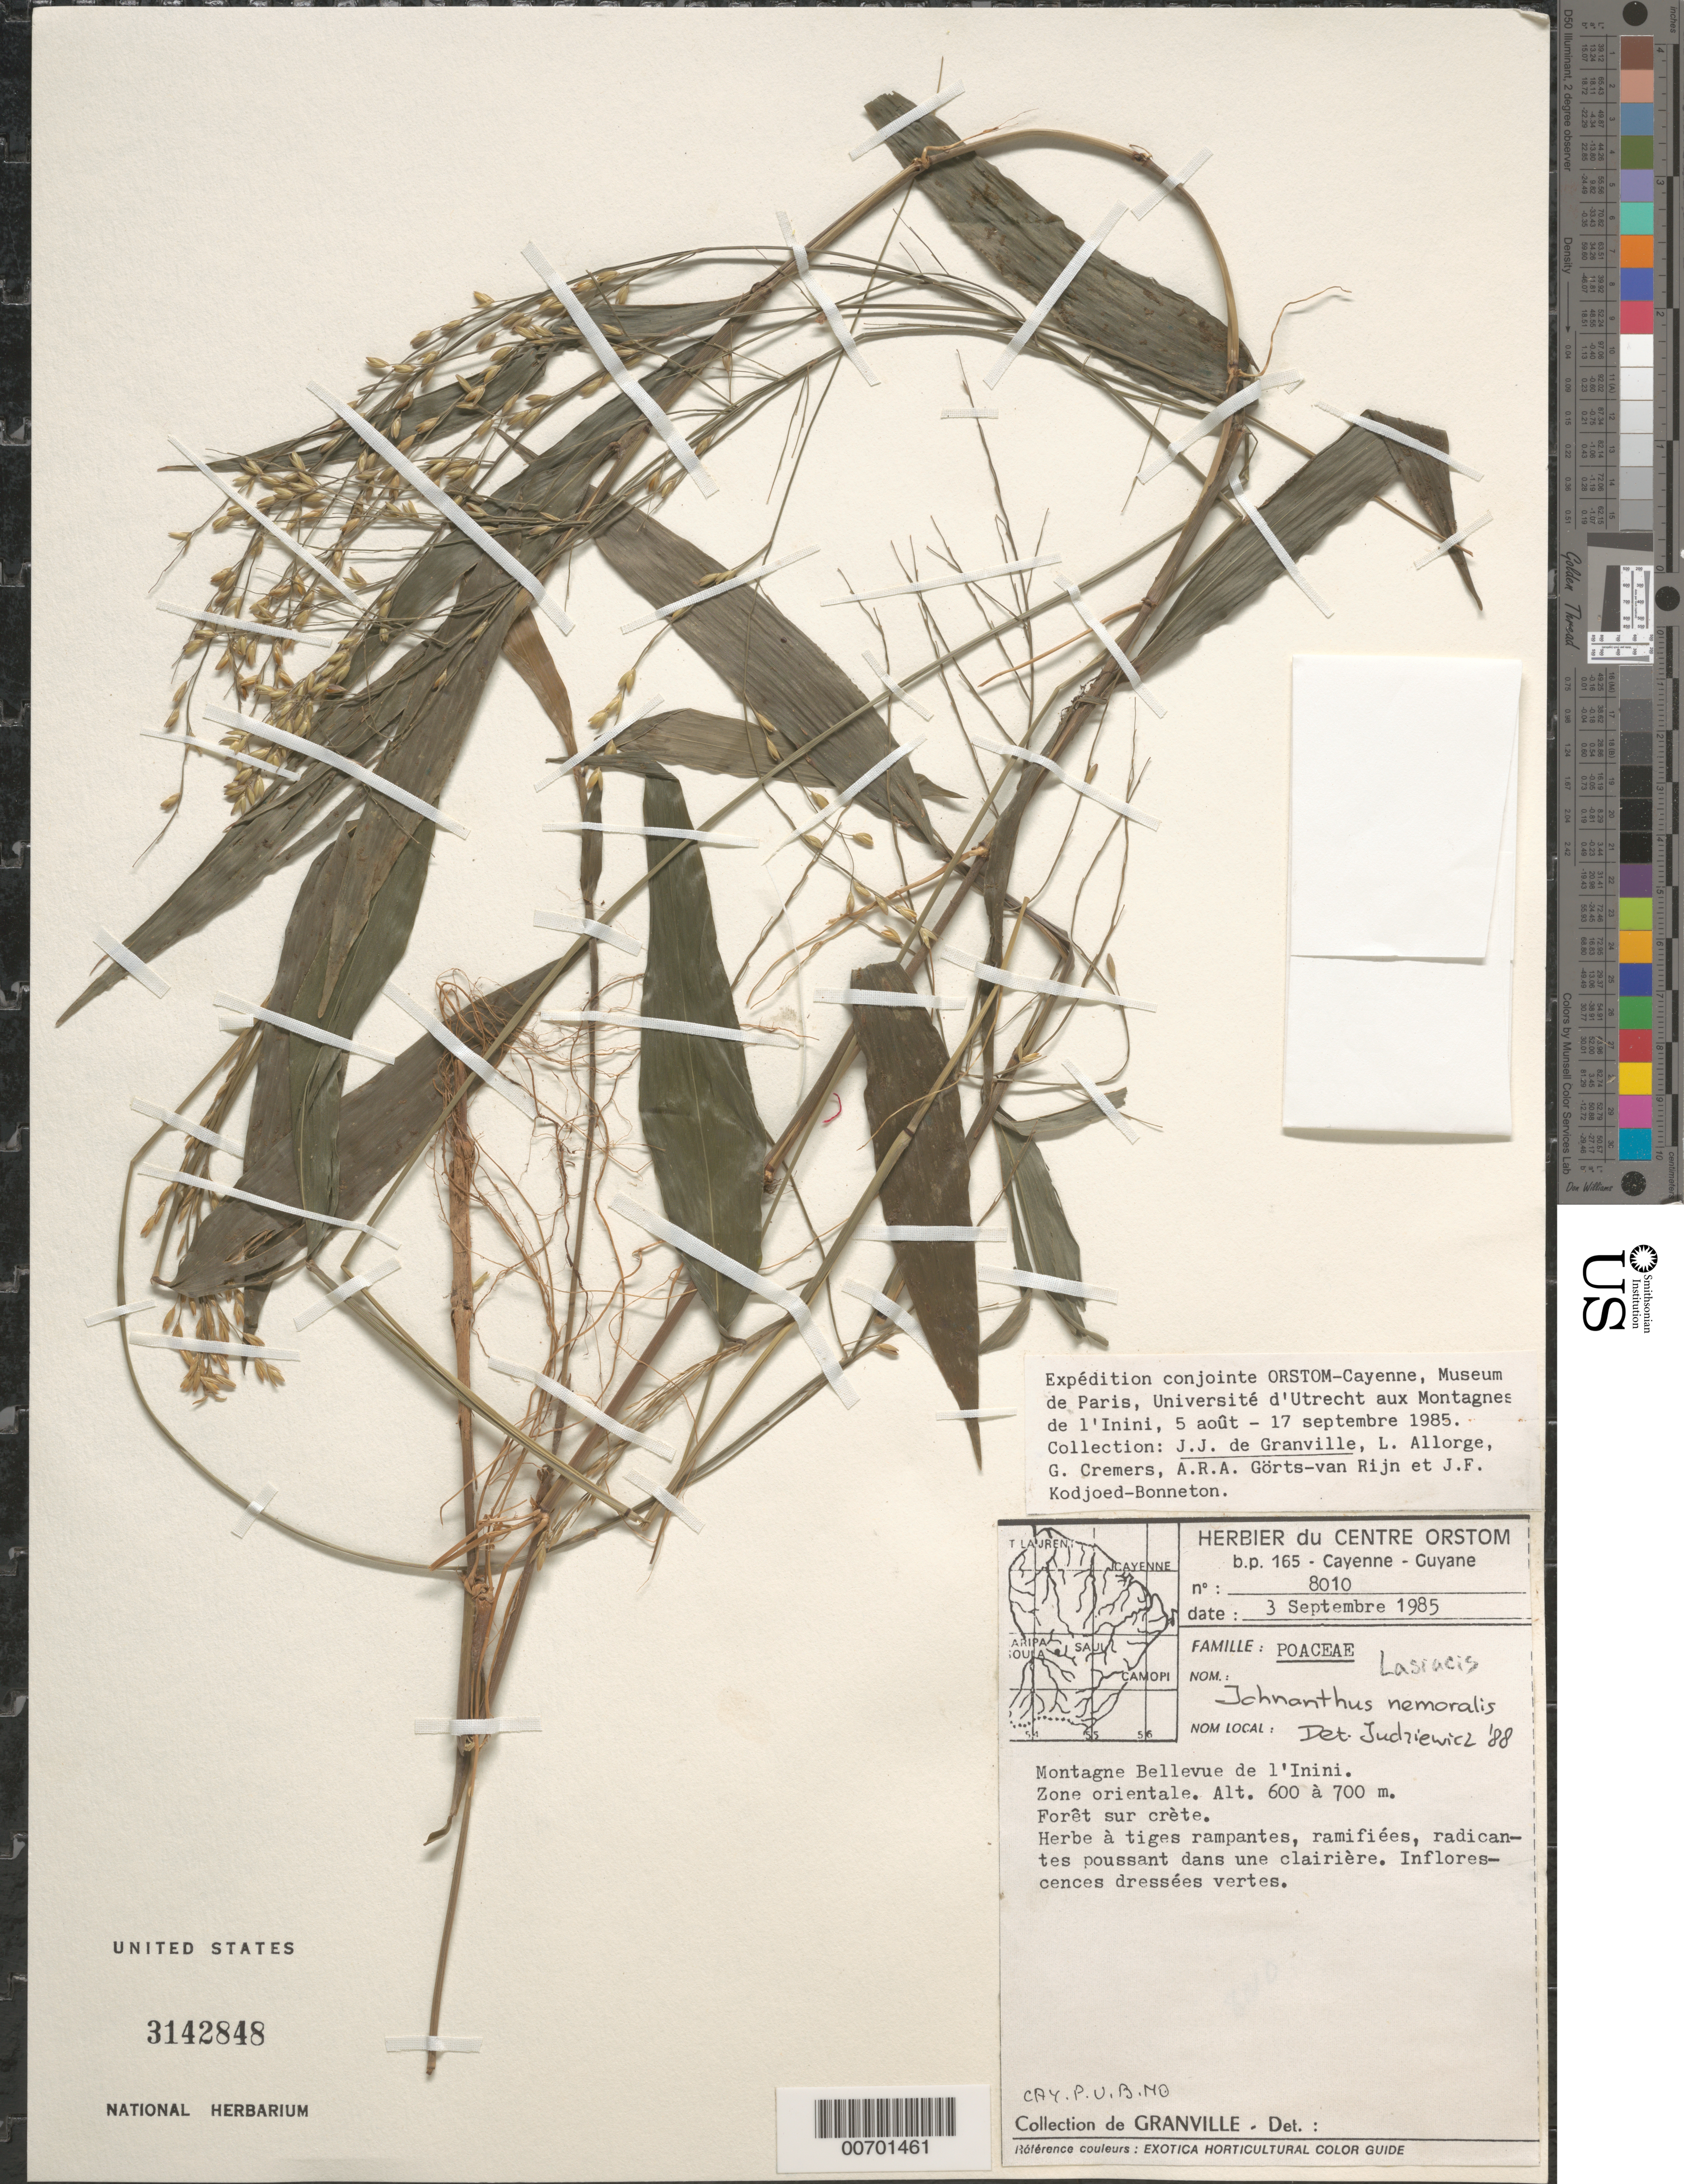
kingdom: Plantae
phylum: Tracheophyta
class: Liliopsida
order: Poales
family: Poaceae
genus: Ichnanthus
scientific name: Ichnanthus nemoralis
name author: (Schrad.) Hitchc. & Chase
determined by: Judziewicz, E. J.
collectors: J.-J. de Granville, L. Allorge, G. Cremers, A. .R. A. Görts-van Rijn & J. Kodjoed-Bonneton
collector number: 8010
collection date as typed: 3-Sep-85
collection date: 1985-09-03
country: French Guiana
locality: Montagnes Bellevue de l'Inini, zone orientale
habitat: Forêt sur crete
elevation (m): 600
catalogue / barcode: US 3142848